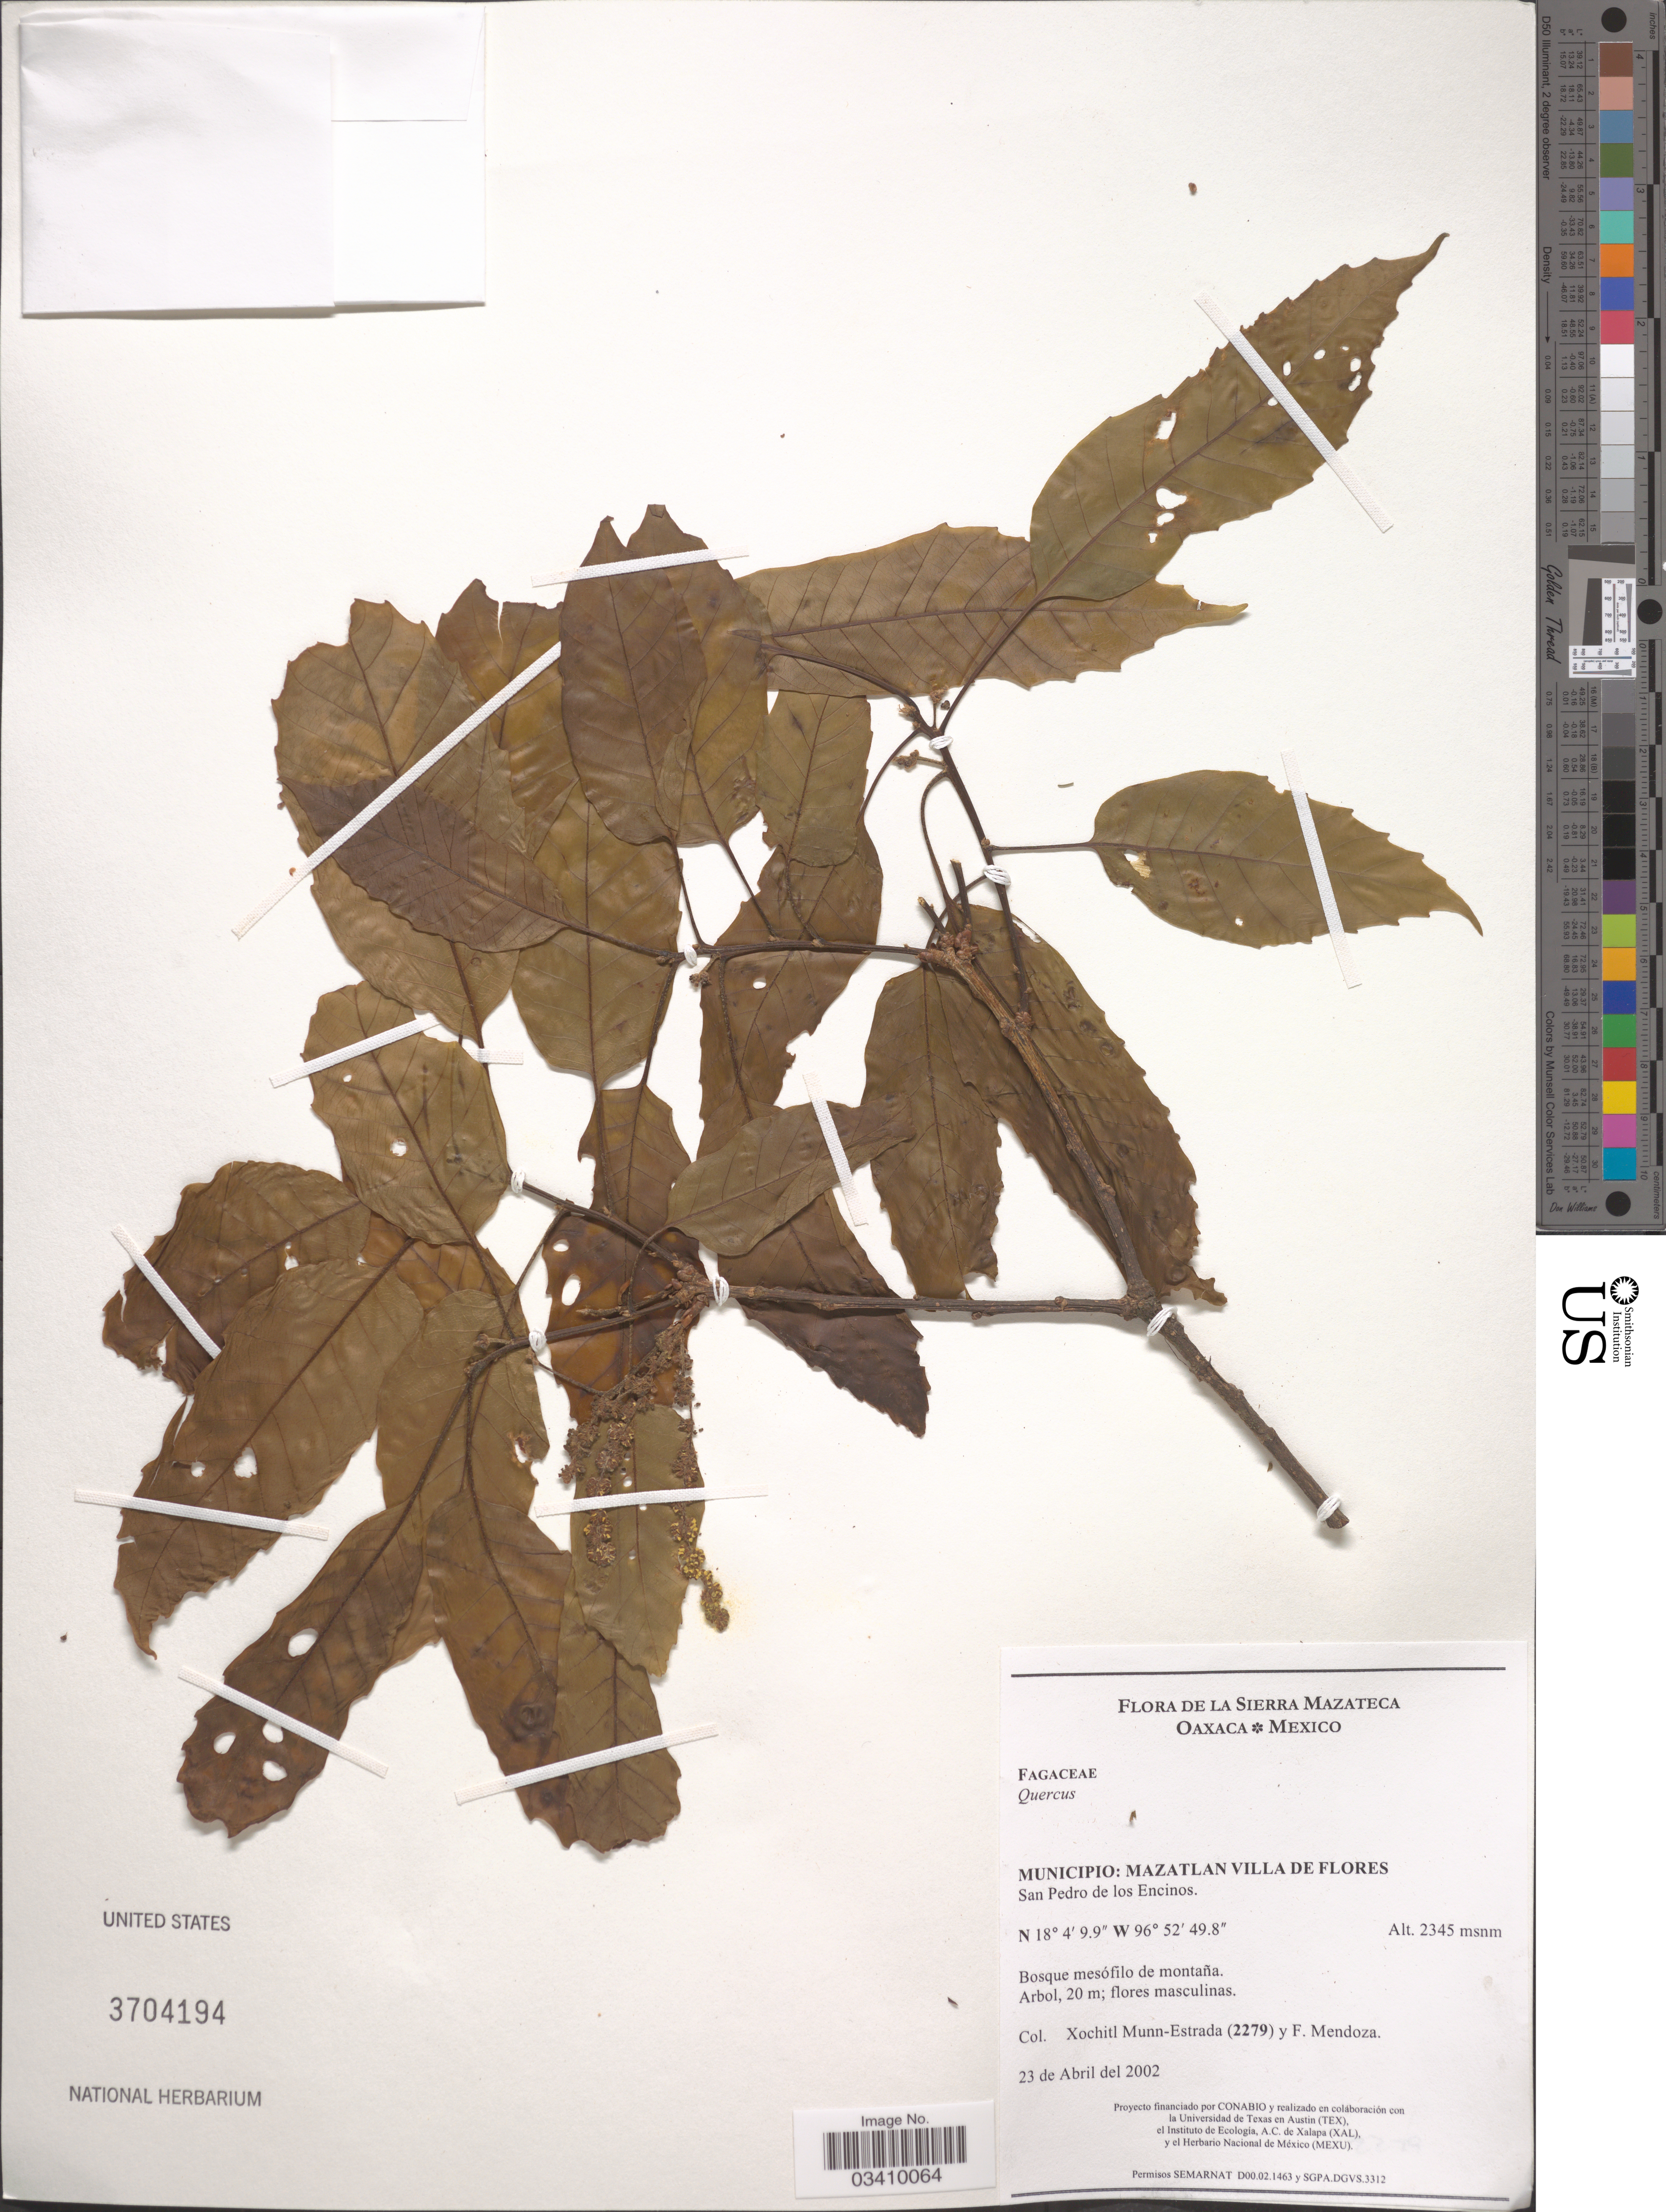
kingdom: Plantae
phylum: Tracheophyta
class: Magnoliopsida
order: Fagales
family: Fagaceae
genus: Quercus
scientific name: Quercus sp.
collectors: X. Munn-Estrada & F. Mendoza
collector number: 2279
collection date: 2002-04-23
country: Mexico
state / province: Oaxaca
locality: La Sierra Mazateca. Municipio: Mazatlan Villa de Flores. San Pedro de los Encinos.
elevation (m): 2345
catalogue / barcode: US 3704194